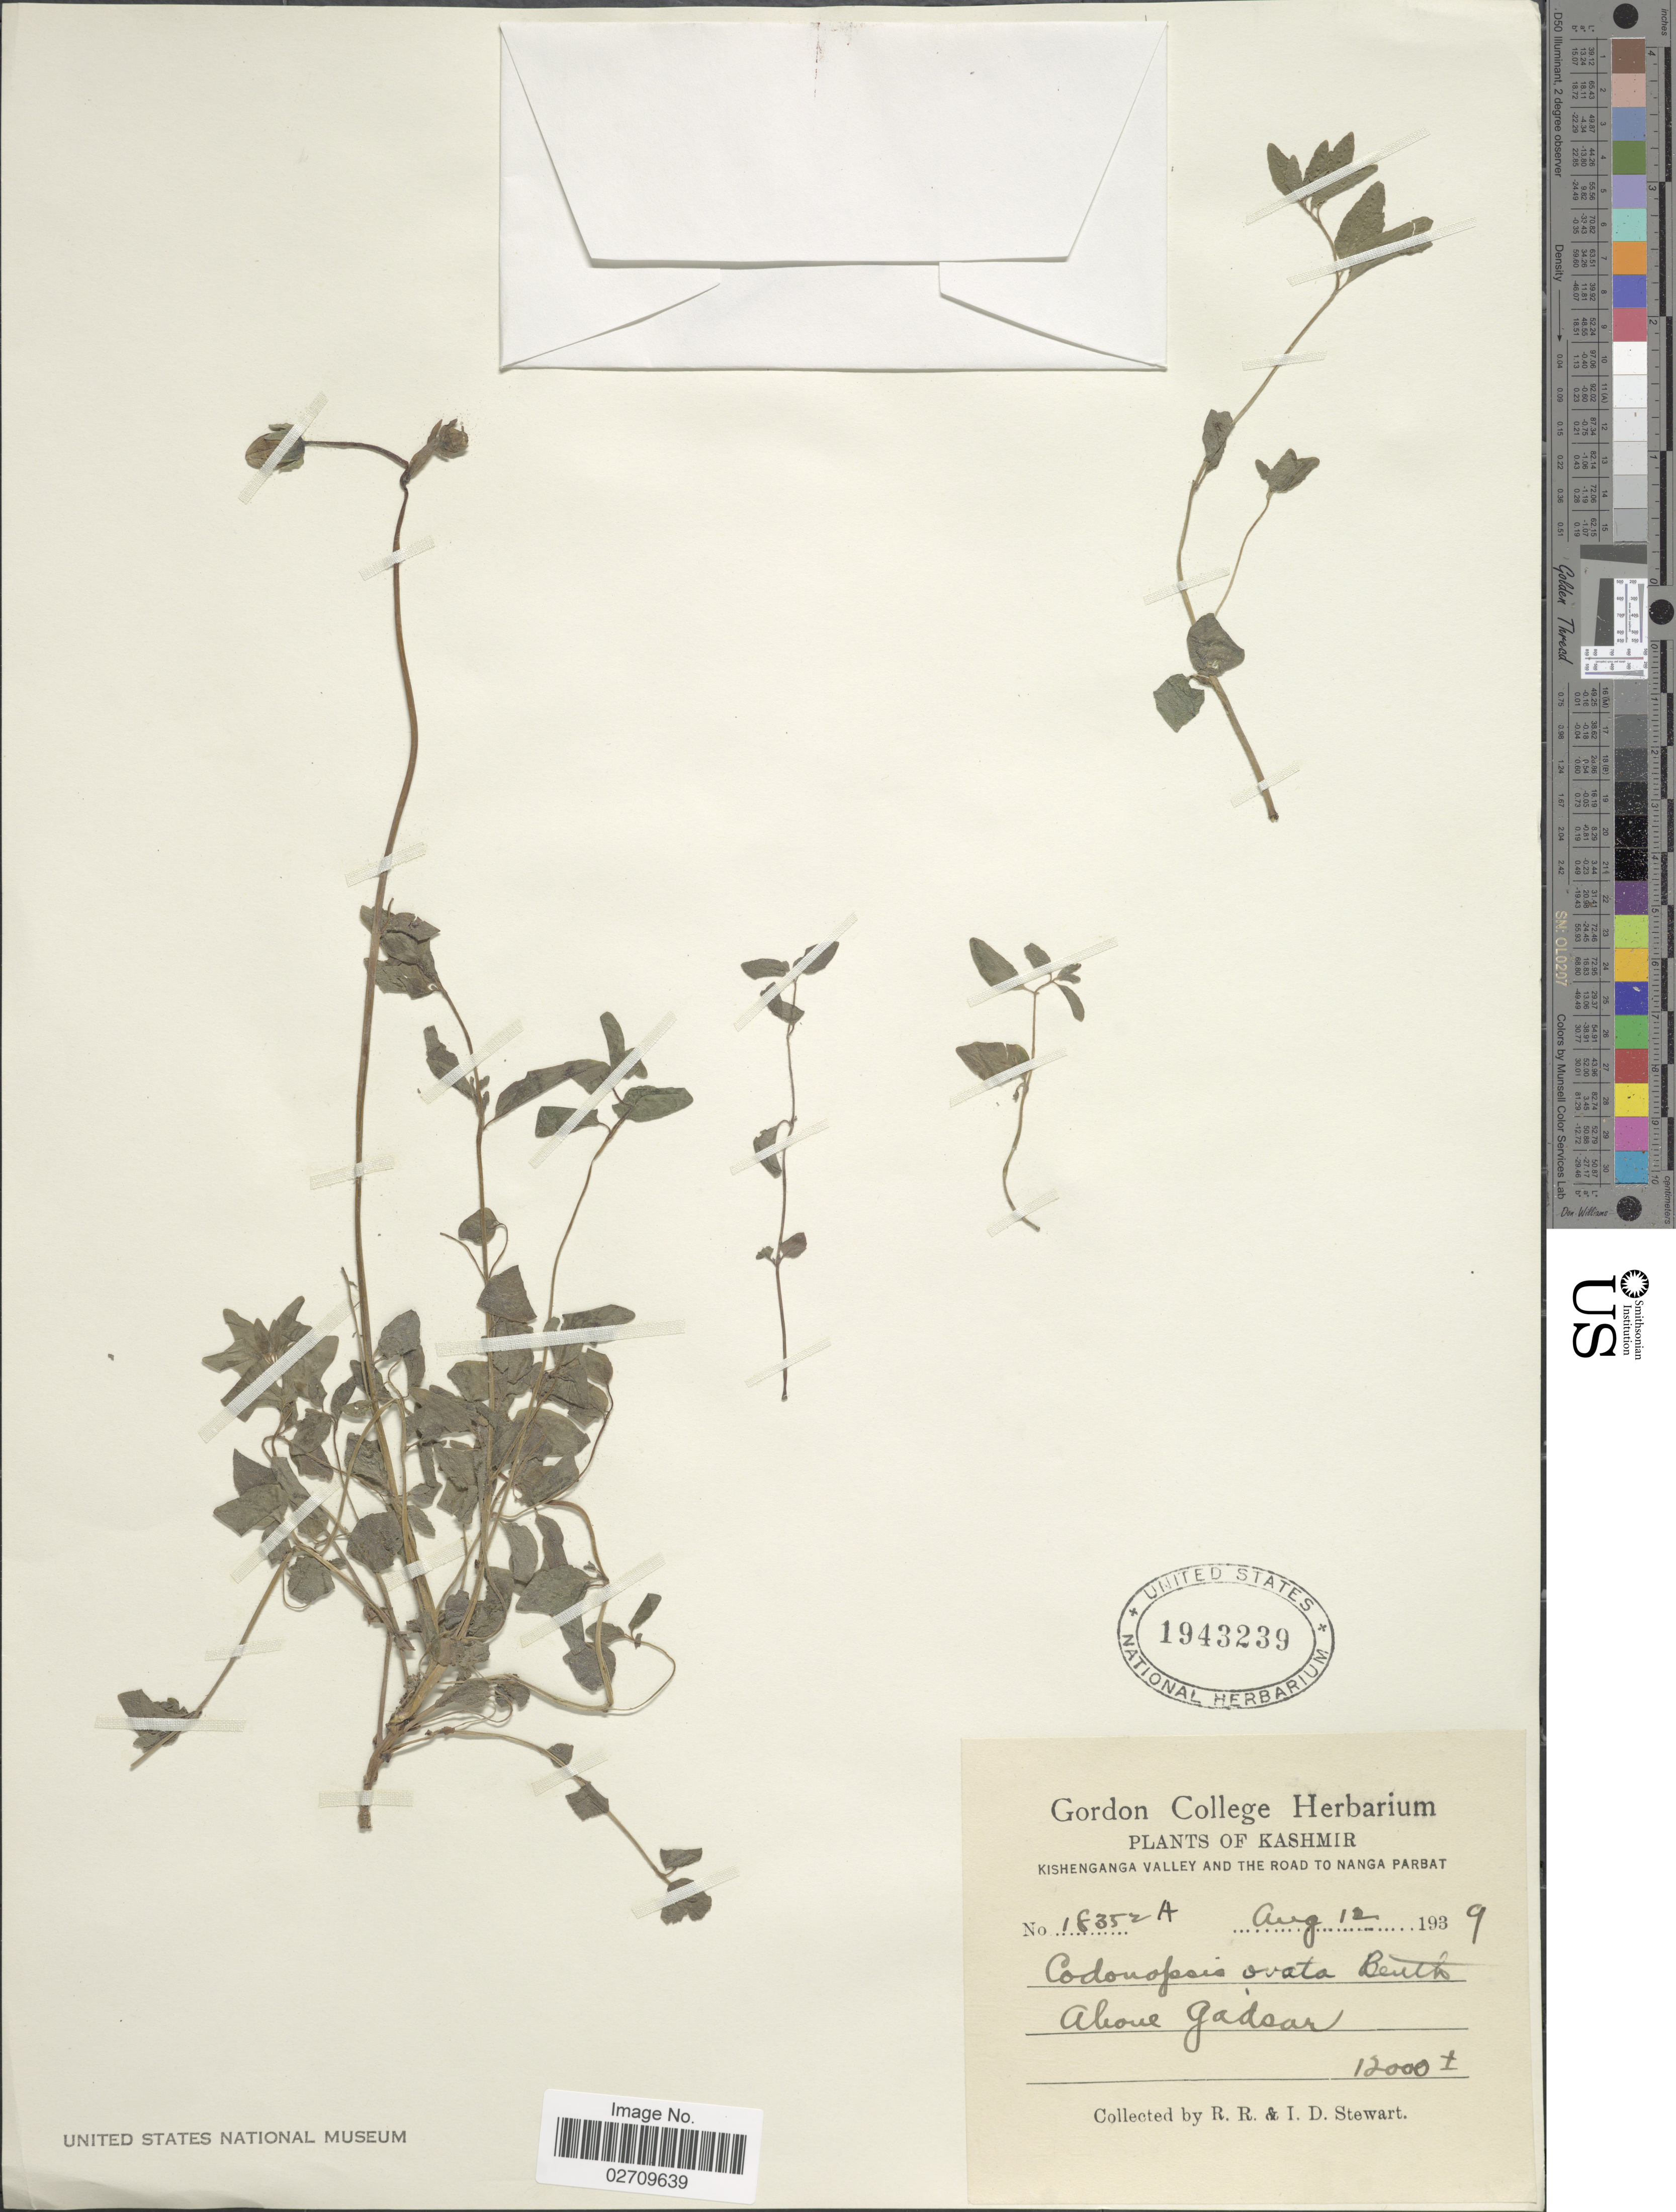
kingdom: Plantae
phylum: Tracheophyta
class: Magnoliopsida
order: Asterales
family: Campanulaceae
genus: Codonopsis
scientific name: Codonopsis ovata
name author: Benth.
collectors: R. R. Stewart & I. Stewart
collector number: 18352A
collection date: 1939-08-12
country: Pakistan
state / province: Azad Kashmir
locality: Kashmir, Kishenganga Valley and the road to Nanga Parbat, above Gadsar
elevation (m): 3658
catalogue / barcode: US 1943239